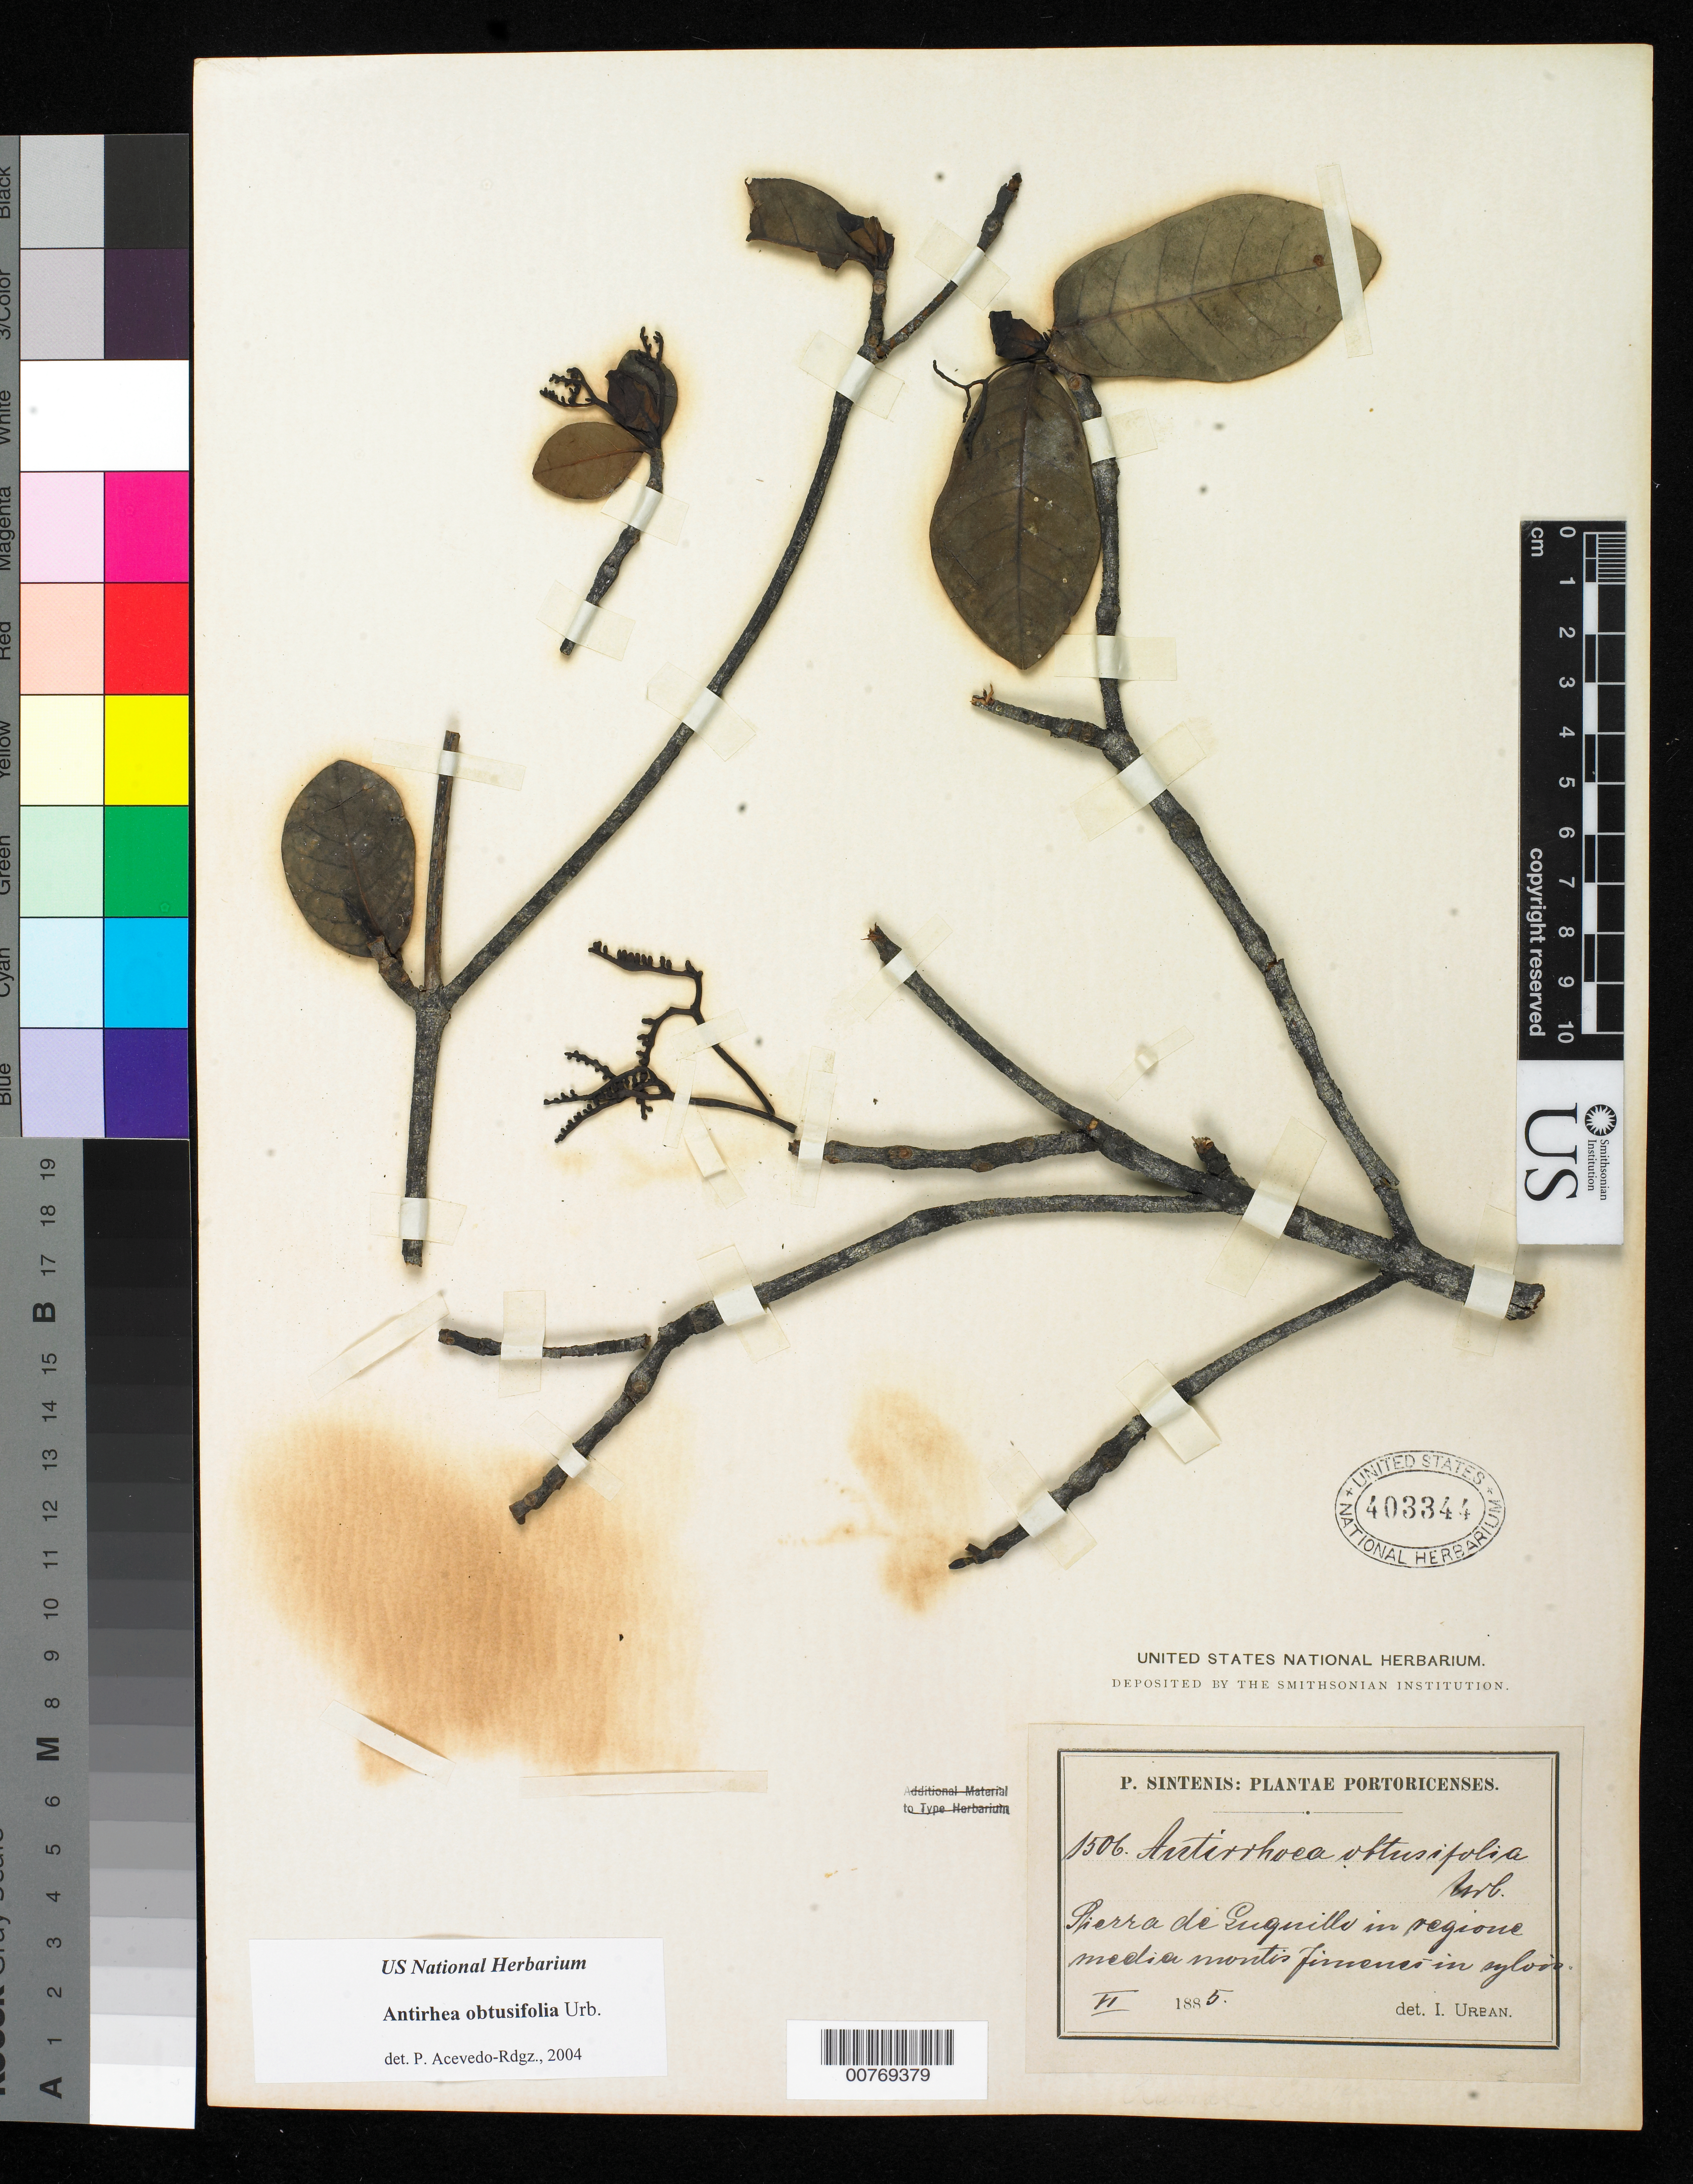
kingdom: Plantae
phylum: Tracheophyta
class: Magnoliopsida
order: Gentianales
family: Rubiaceae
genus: Antirhea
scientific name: Antirhea obtusifolia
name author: Urb.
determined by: Acevedo-Rodríguez, P., (BOT), Smithsonian Institution - National Museum of Natural History (UNITED STATES)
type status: Isosyntype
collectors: P. Sintenis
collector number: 1506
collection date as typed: Jun 1885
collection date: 1885-06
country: Puerto Rico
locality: Sierra de Luquillo.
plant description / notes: Generic name published as "Antirrhoea" (orth. var.).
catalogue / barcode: US 403344